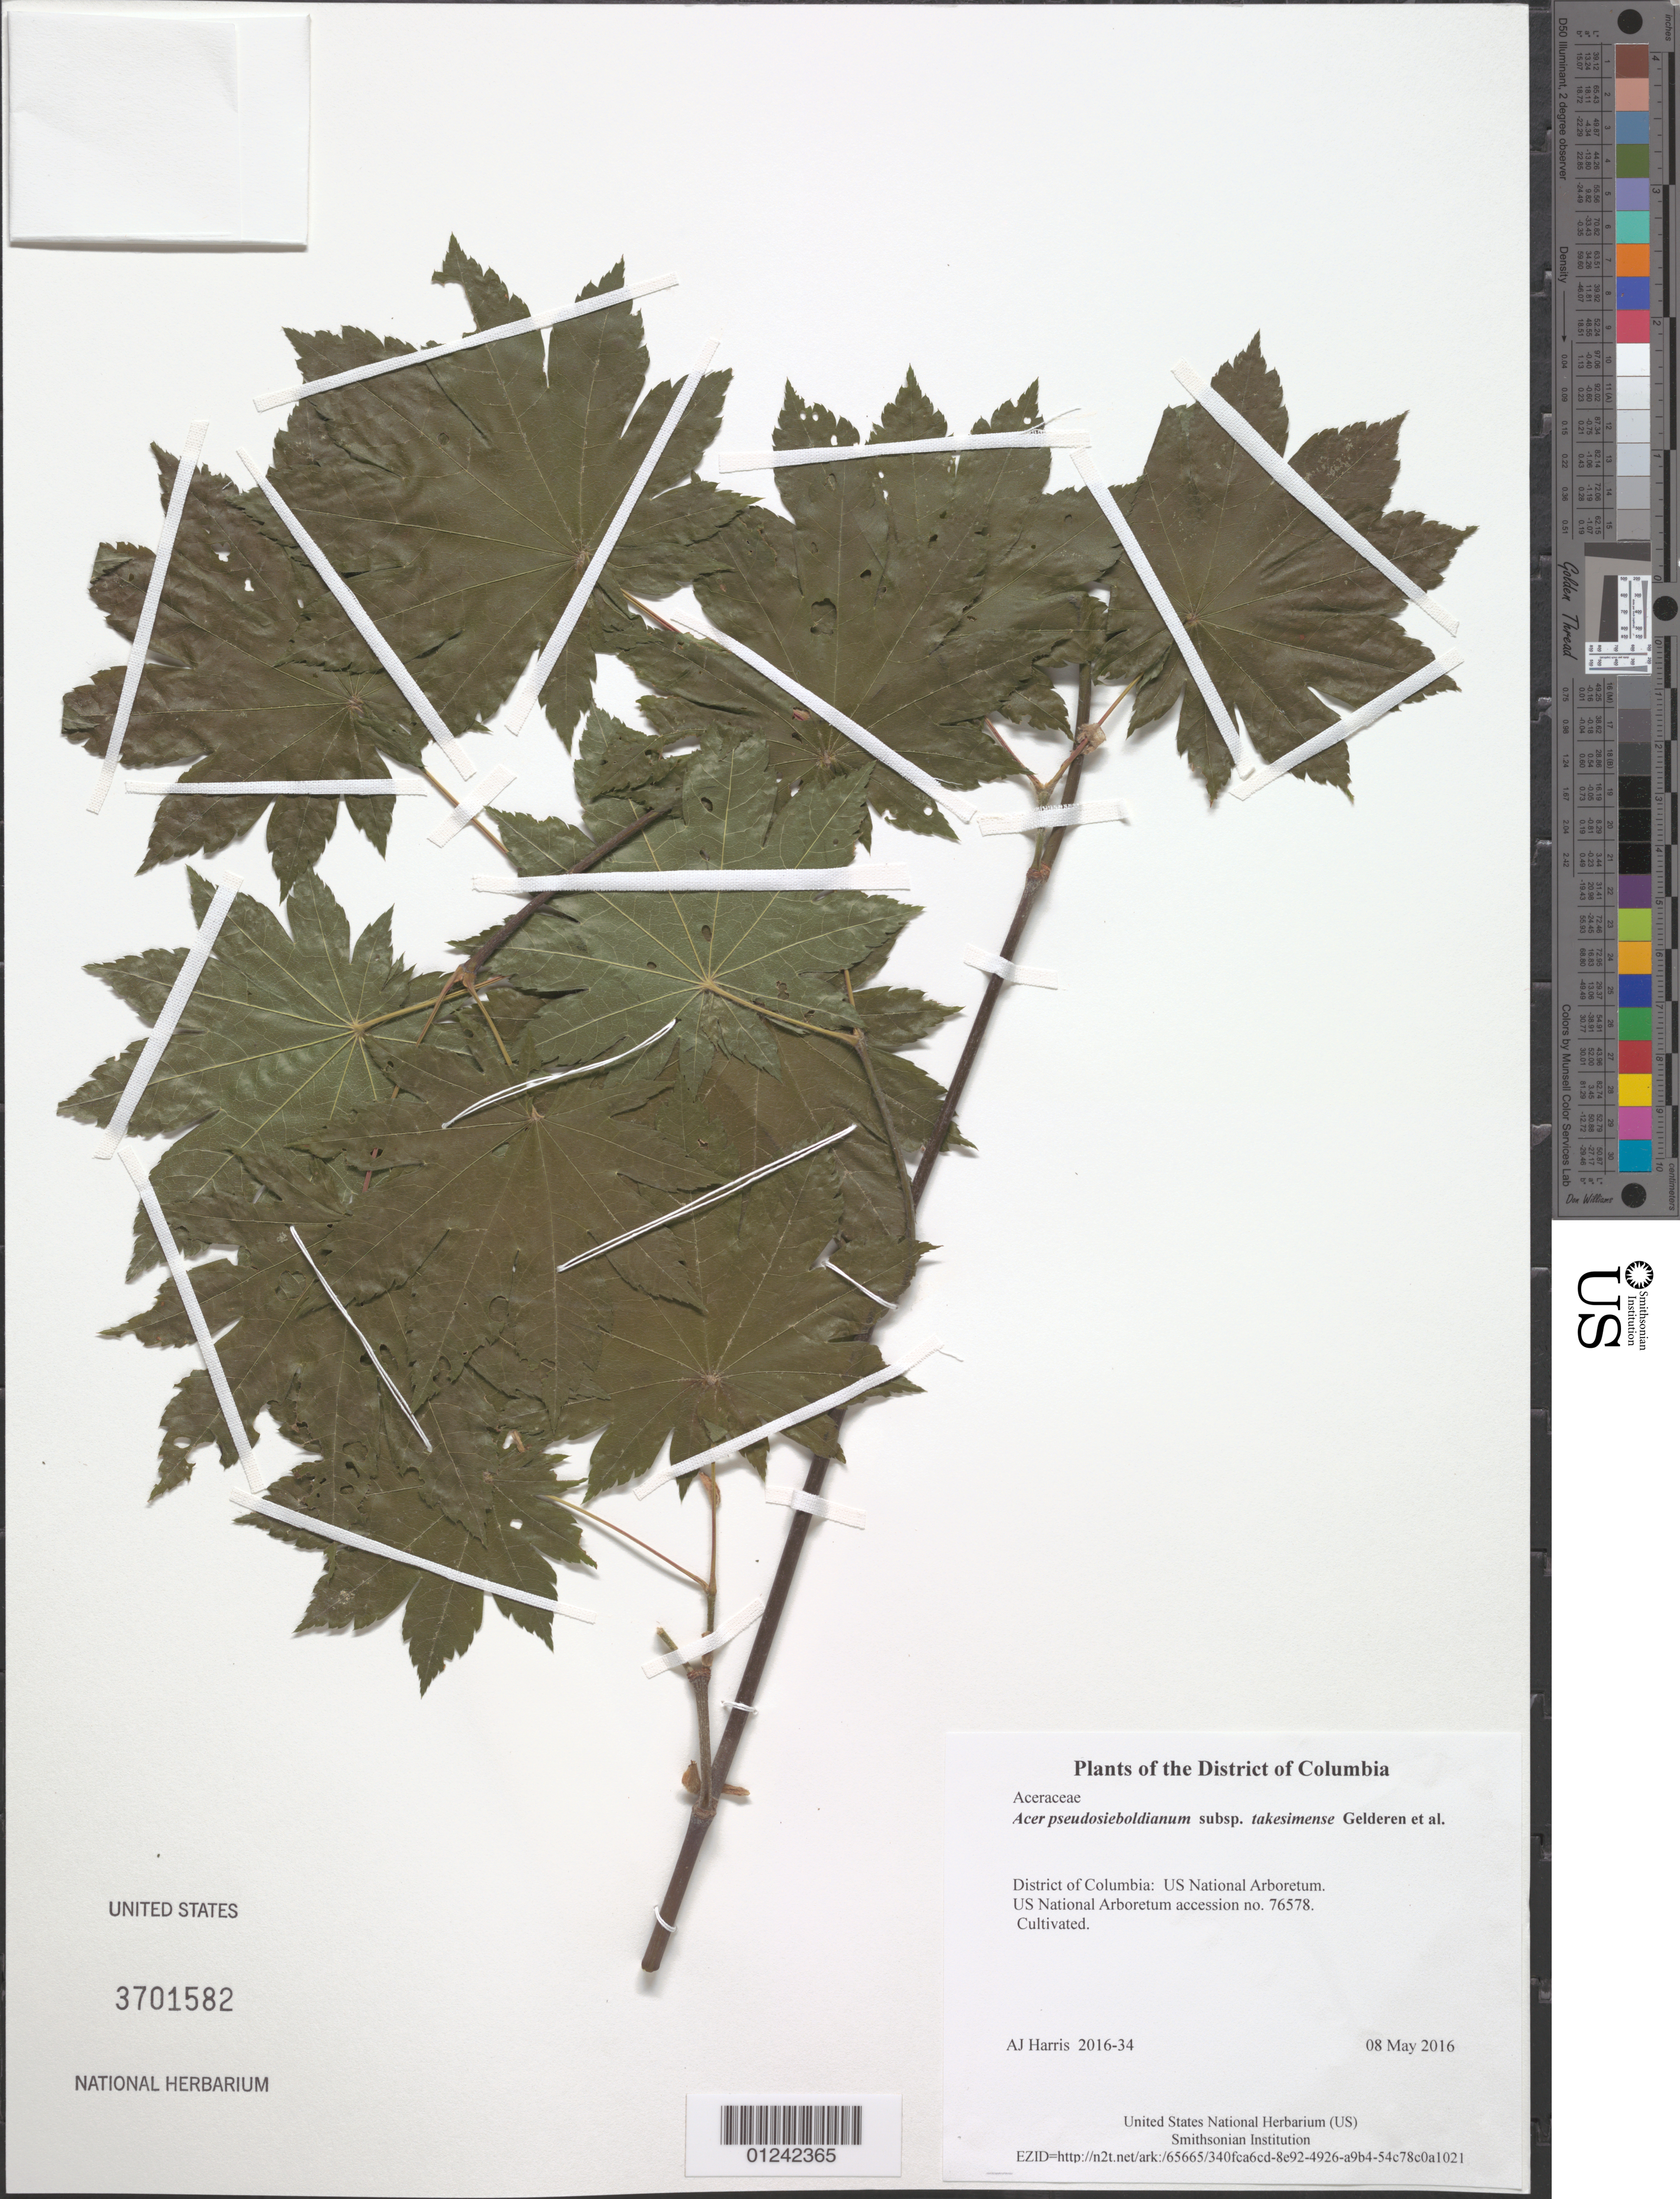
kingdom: Plantae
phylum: Tracheophyta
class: Magnoliopsida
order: Sapindales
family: Sapindaceae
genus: Acer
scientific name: Acer pseudosieboldianum subsp. takesimense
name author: Gelderen et al.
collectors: A. J. Harris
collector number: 2016-34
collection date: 2016-05-08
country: United States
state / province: District of Columbia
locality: US National Arboretum.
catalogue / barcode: US 3701582